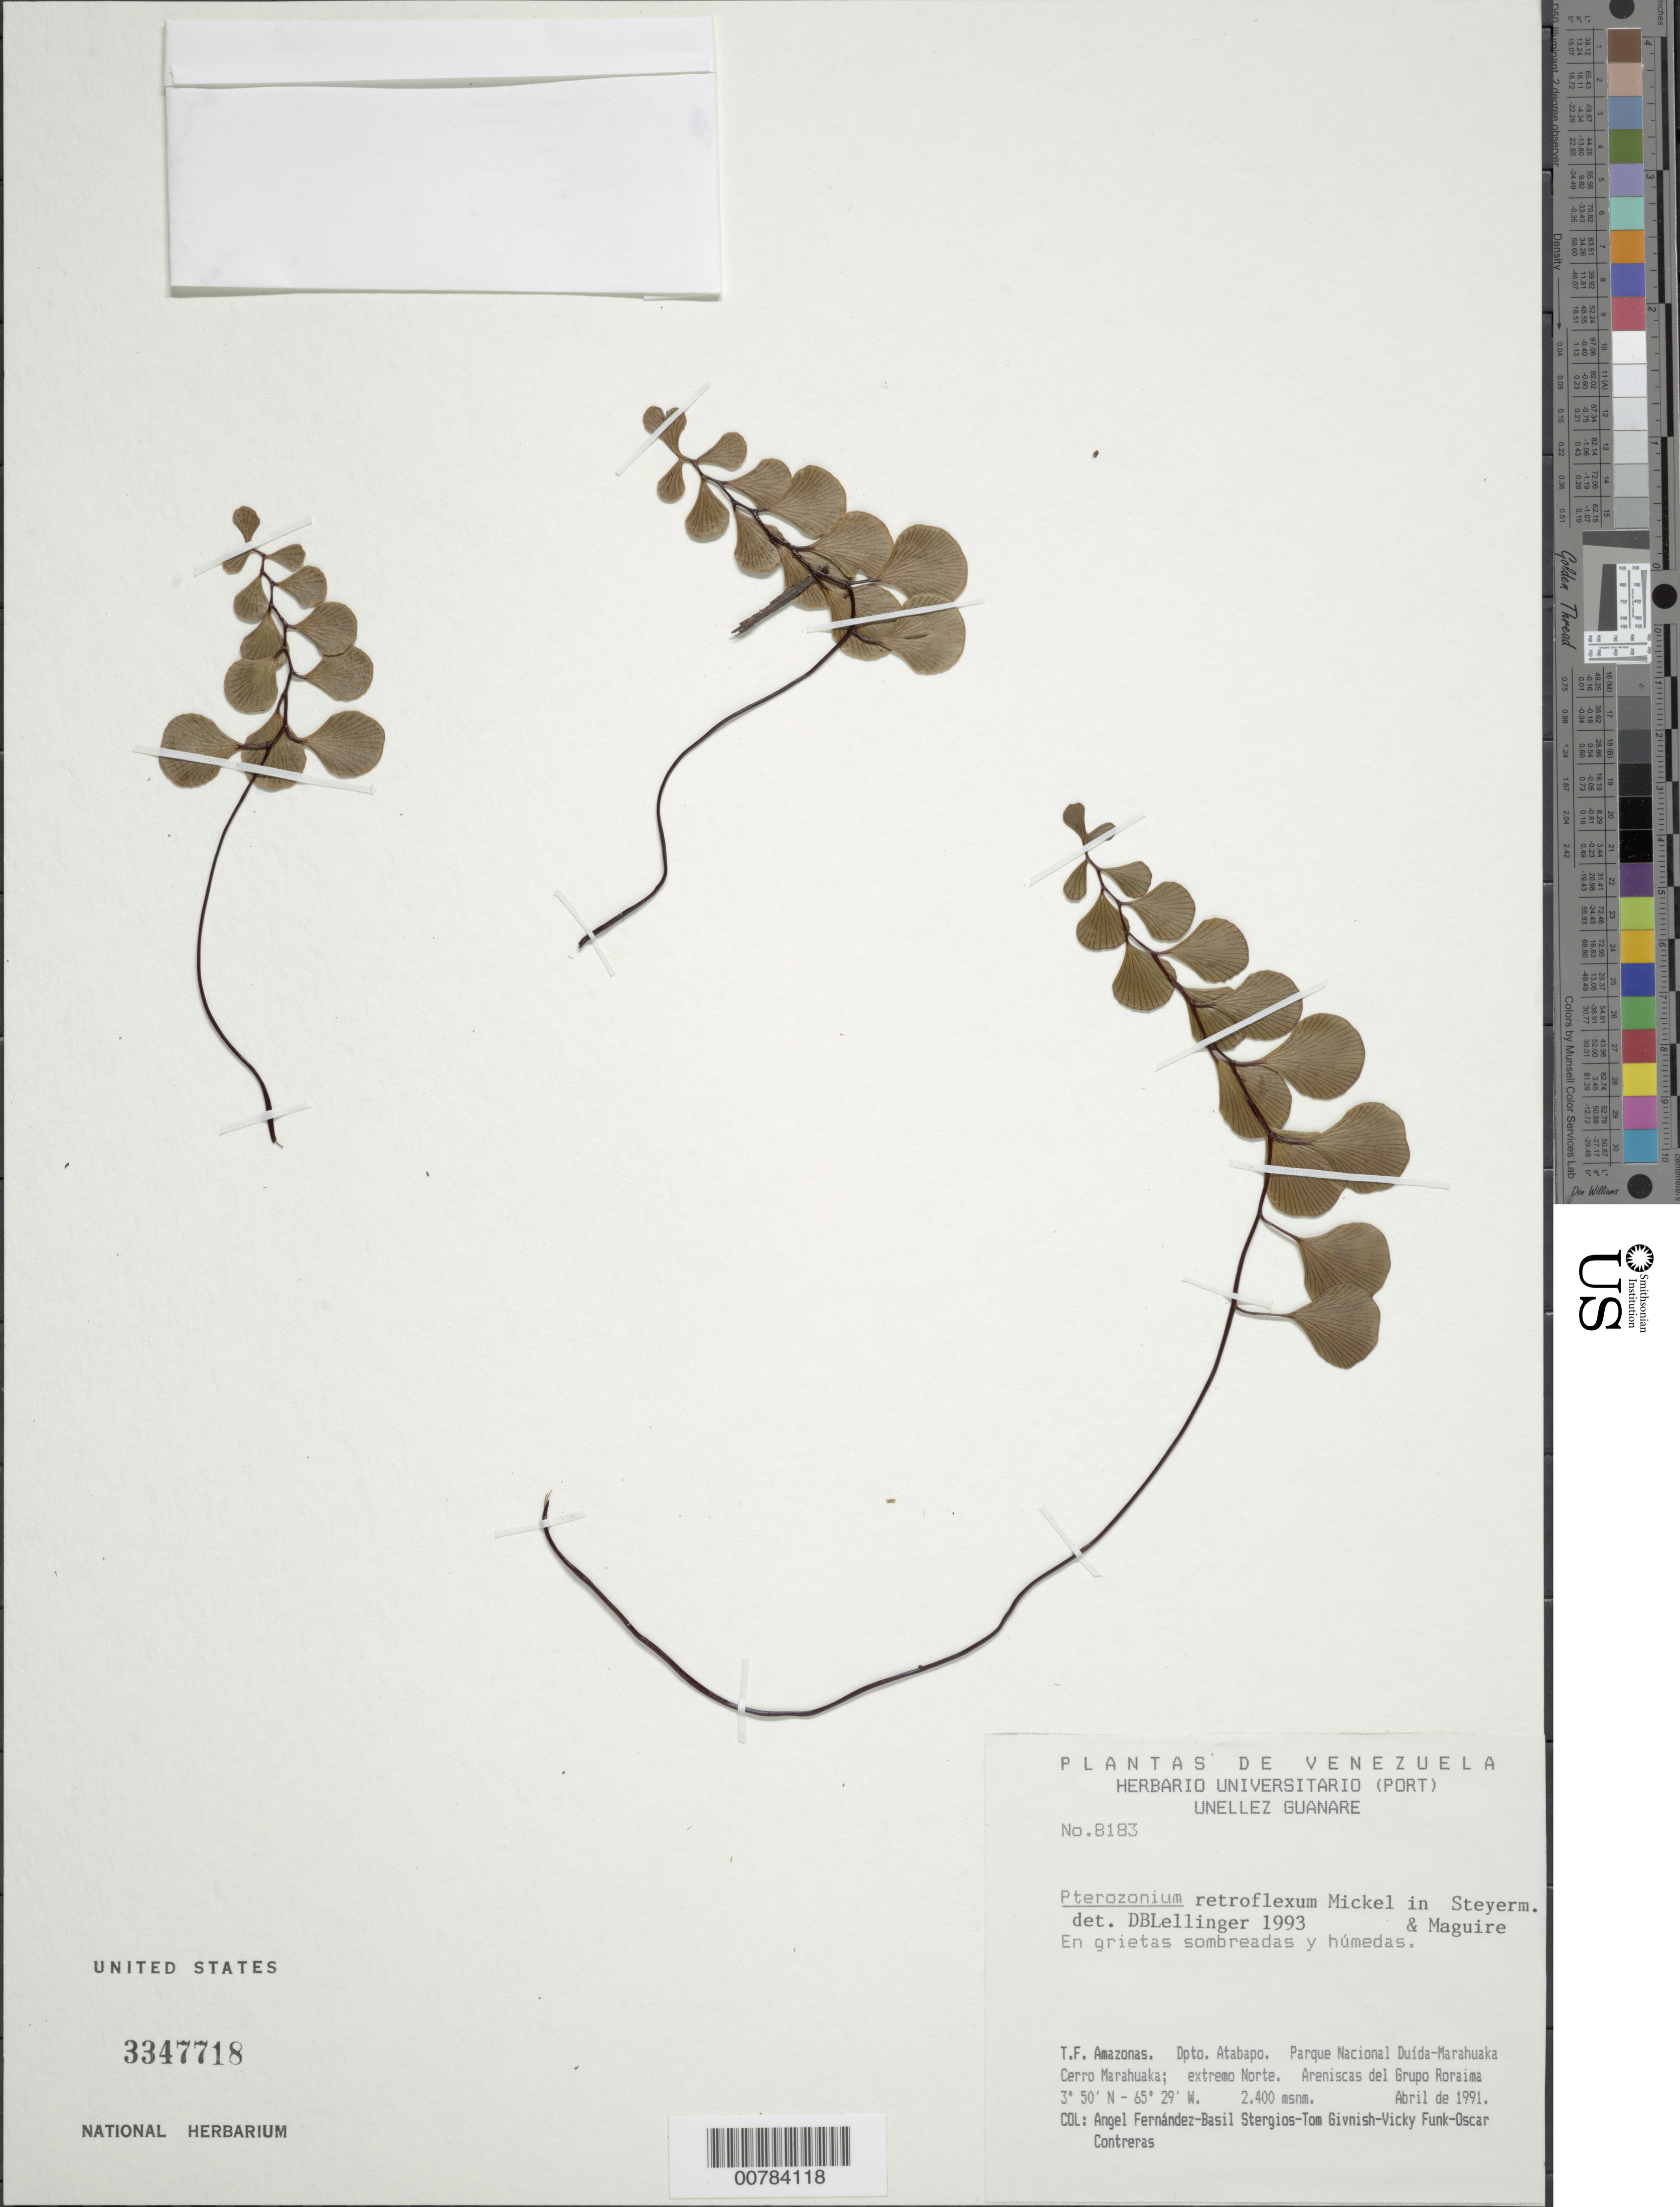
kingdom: Plantae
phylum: Tracheophyta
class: Polypodiopsida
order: Polypodiales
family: Pteridaceae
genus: Pterozonium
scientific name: Pterozonium retroflexum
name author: Mickel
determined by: Lellinger, David B., (BOT), Smithsonian Institution - National Museum of Natural History (UNITED STATES)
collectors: A. Fernández, B. G. Stergios, T. J. Givnish, V. Funk & O. Contreras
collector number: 8183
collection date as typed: Apr-91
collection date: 1991-04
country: Venezuela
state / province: Amazonas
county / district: Atabapo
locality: Parque Nacional Duída-Marahuaka, Cerro Marahuaka, extremo N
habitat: Areniscas , en grietas sombreadas y húmedas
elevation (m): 2400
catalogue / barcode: US 3347718